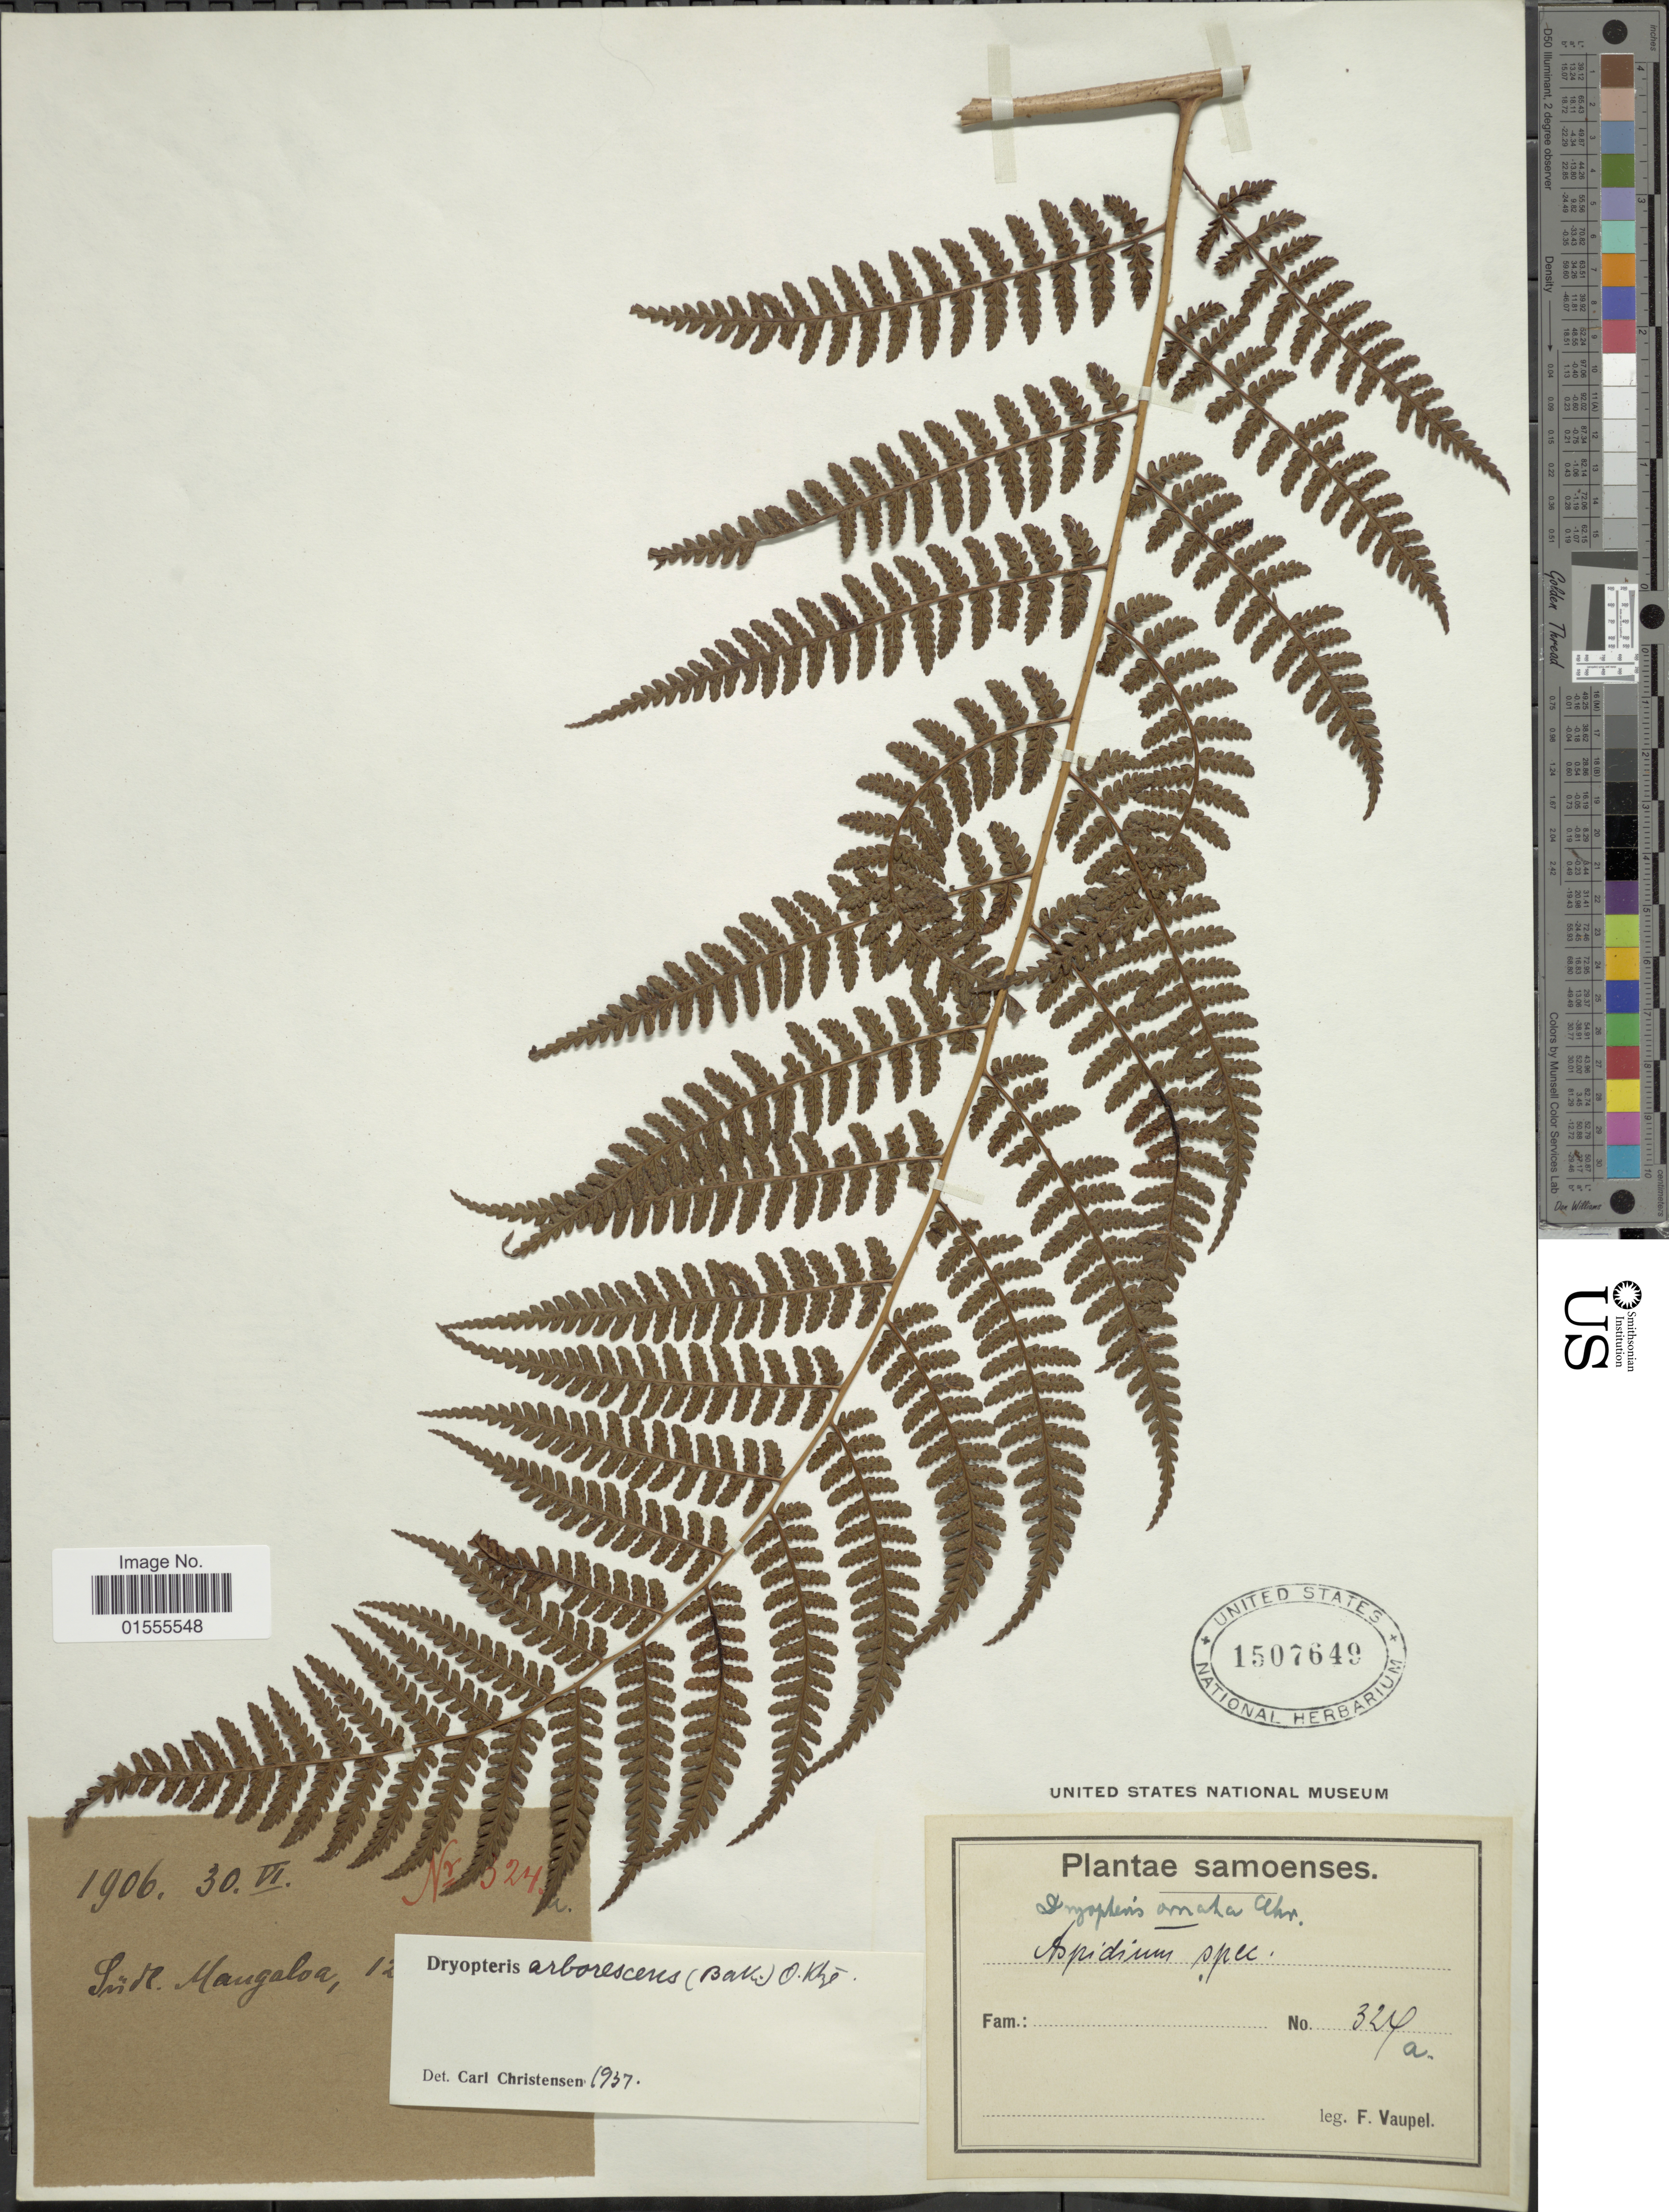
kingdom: Plantae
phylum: Tracheophyta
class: Polypodiopsida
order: Polypodiales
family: Dryopteridaceae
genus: Dryopteris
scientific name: Dryopteris arborescens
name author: Kuntze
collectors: F. Vaupel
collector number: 327a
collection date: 1906-06-30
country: Samoa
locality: Samoenses, Indl. Mangalore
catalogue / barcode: US 1507649